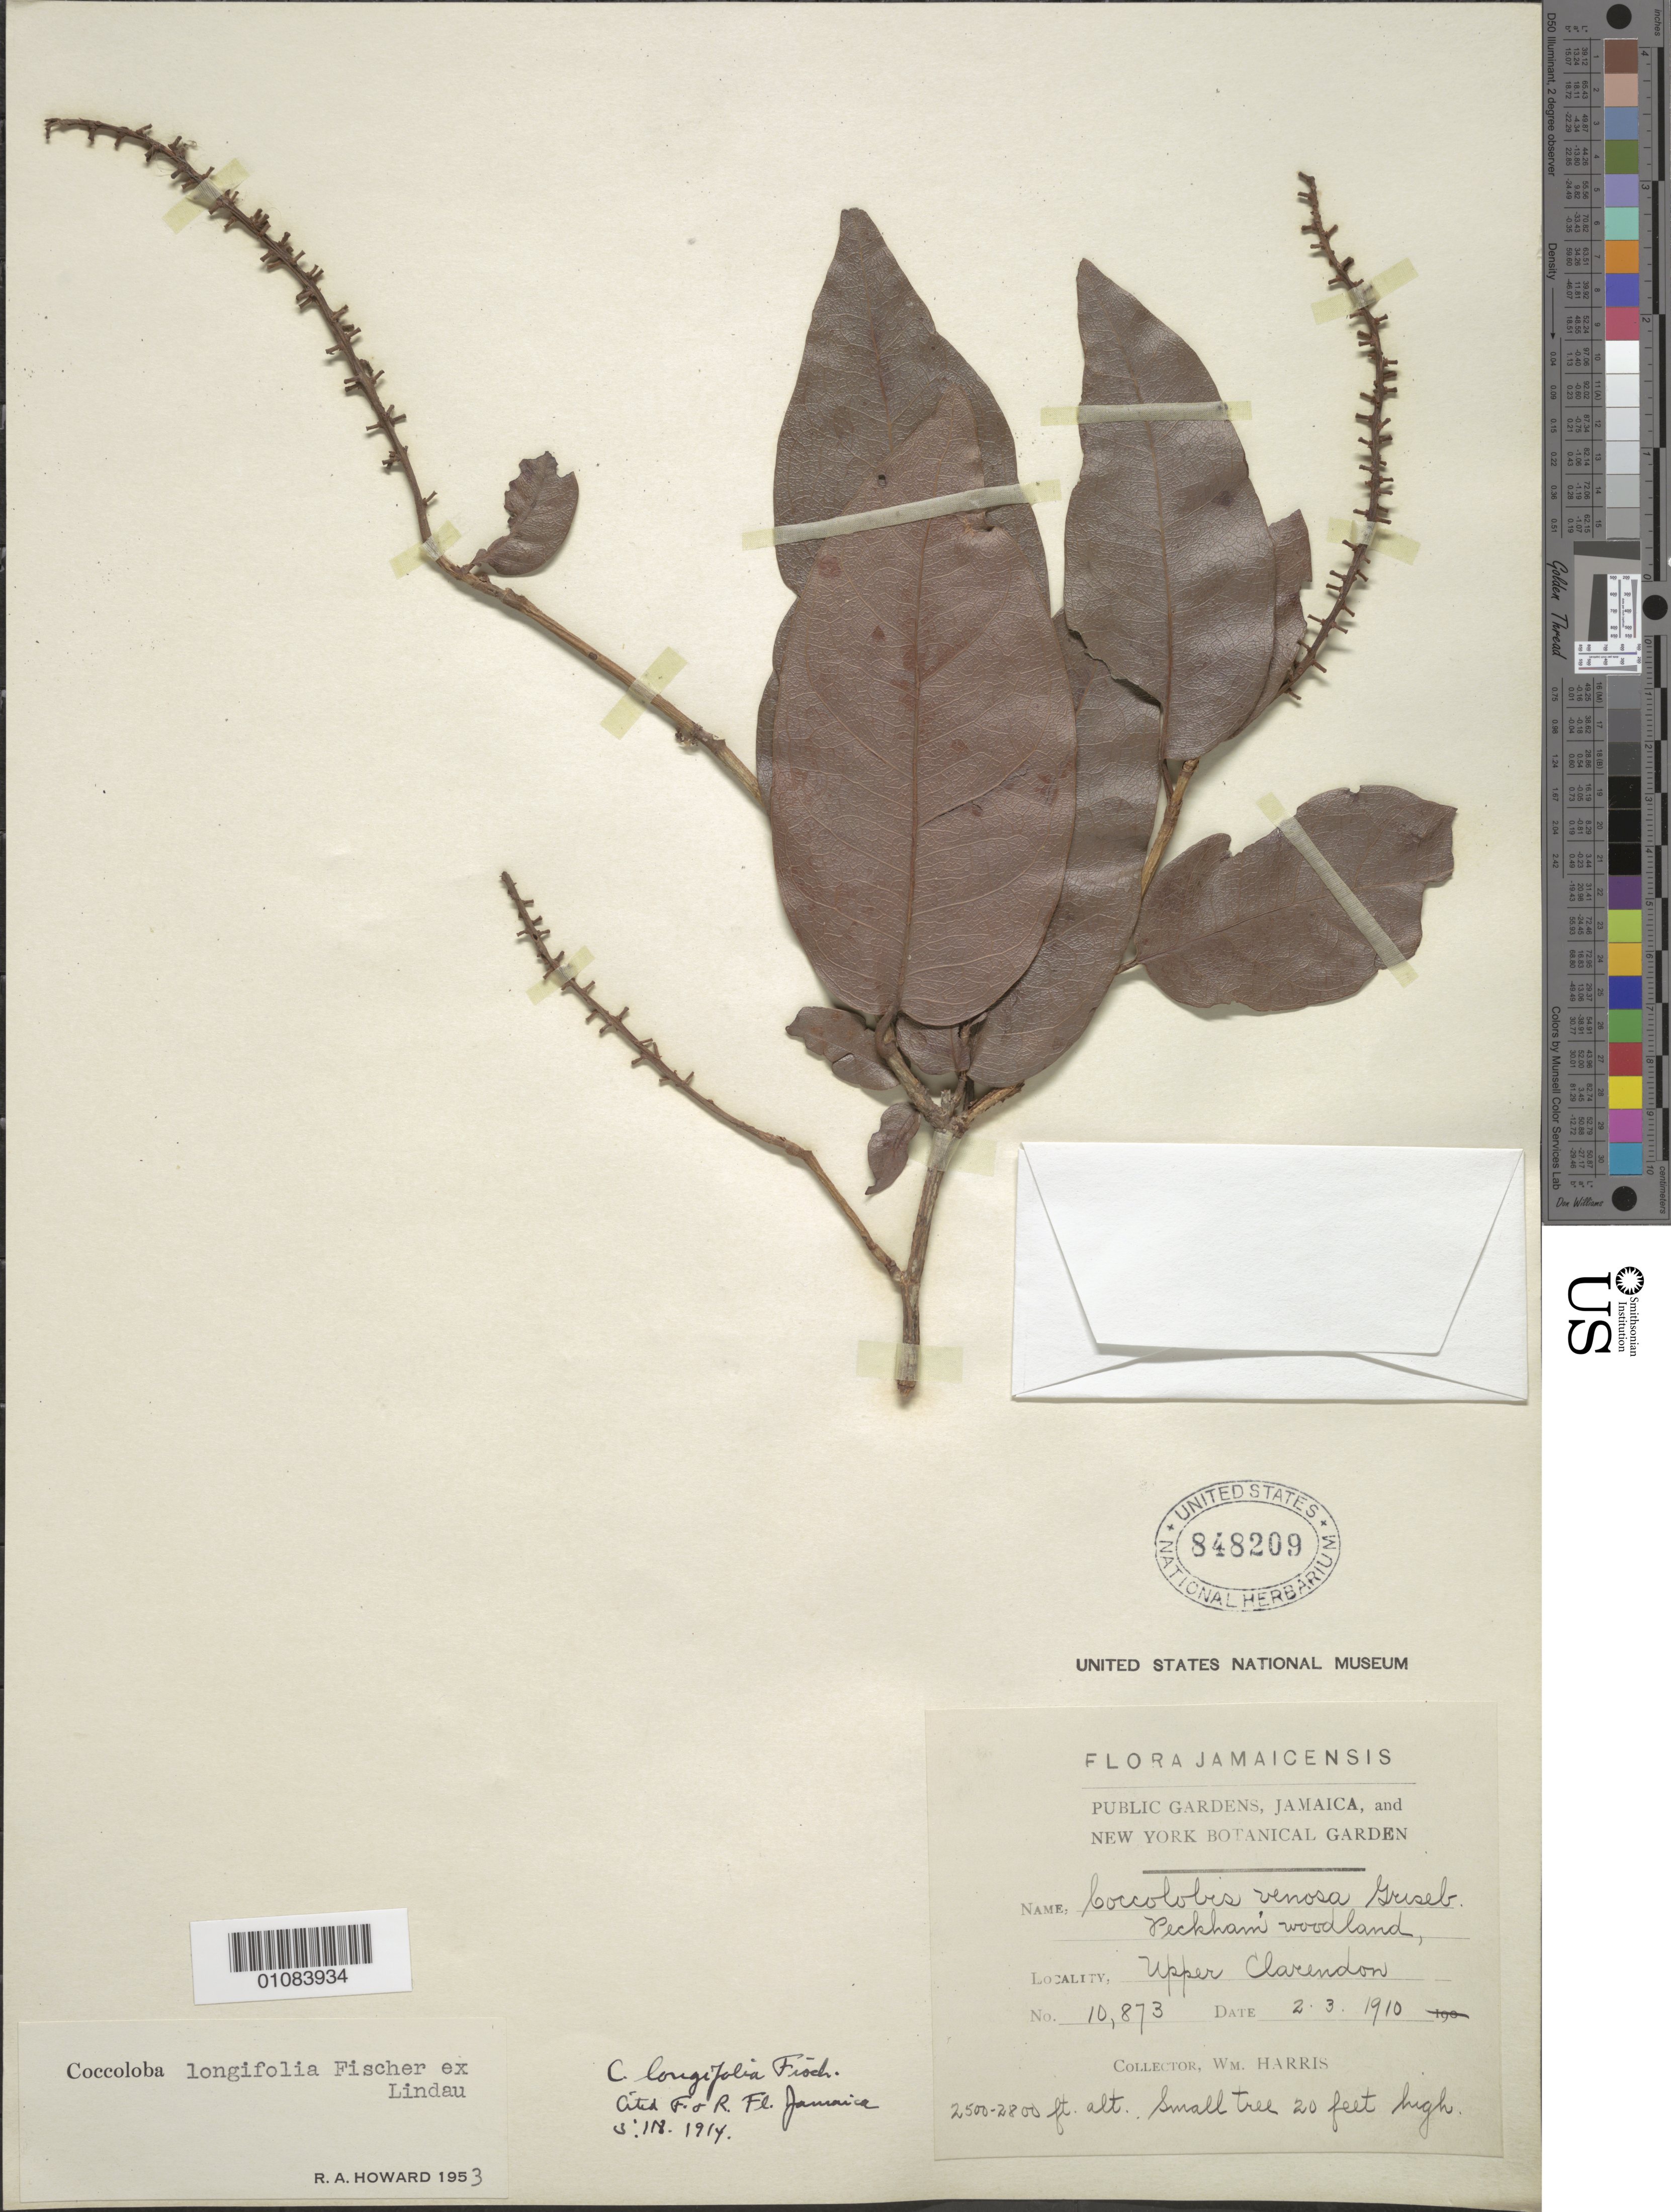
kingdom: Plantae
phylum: Tracheophyta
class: Magnoliopsida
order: Caryophyllales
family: Polygonaceae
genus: Coccoloba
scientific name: Coccoloba longifolia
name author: Fisch. ex Lindau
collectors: W. Harris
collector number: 10873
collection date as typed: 02 Mar 1910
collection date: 1910-03-02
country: Jamaica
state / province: Clarendon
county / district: Peckham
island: Jamaica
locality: Peckham woodland, Upper Clarendon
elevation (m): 762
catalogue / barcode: US 848209